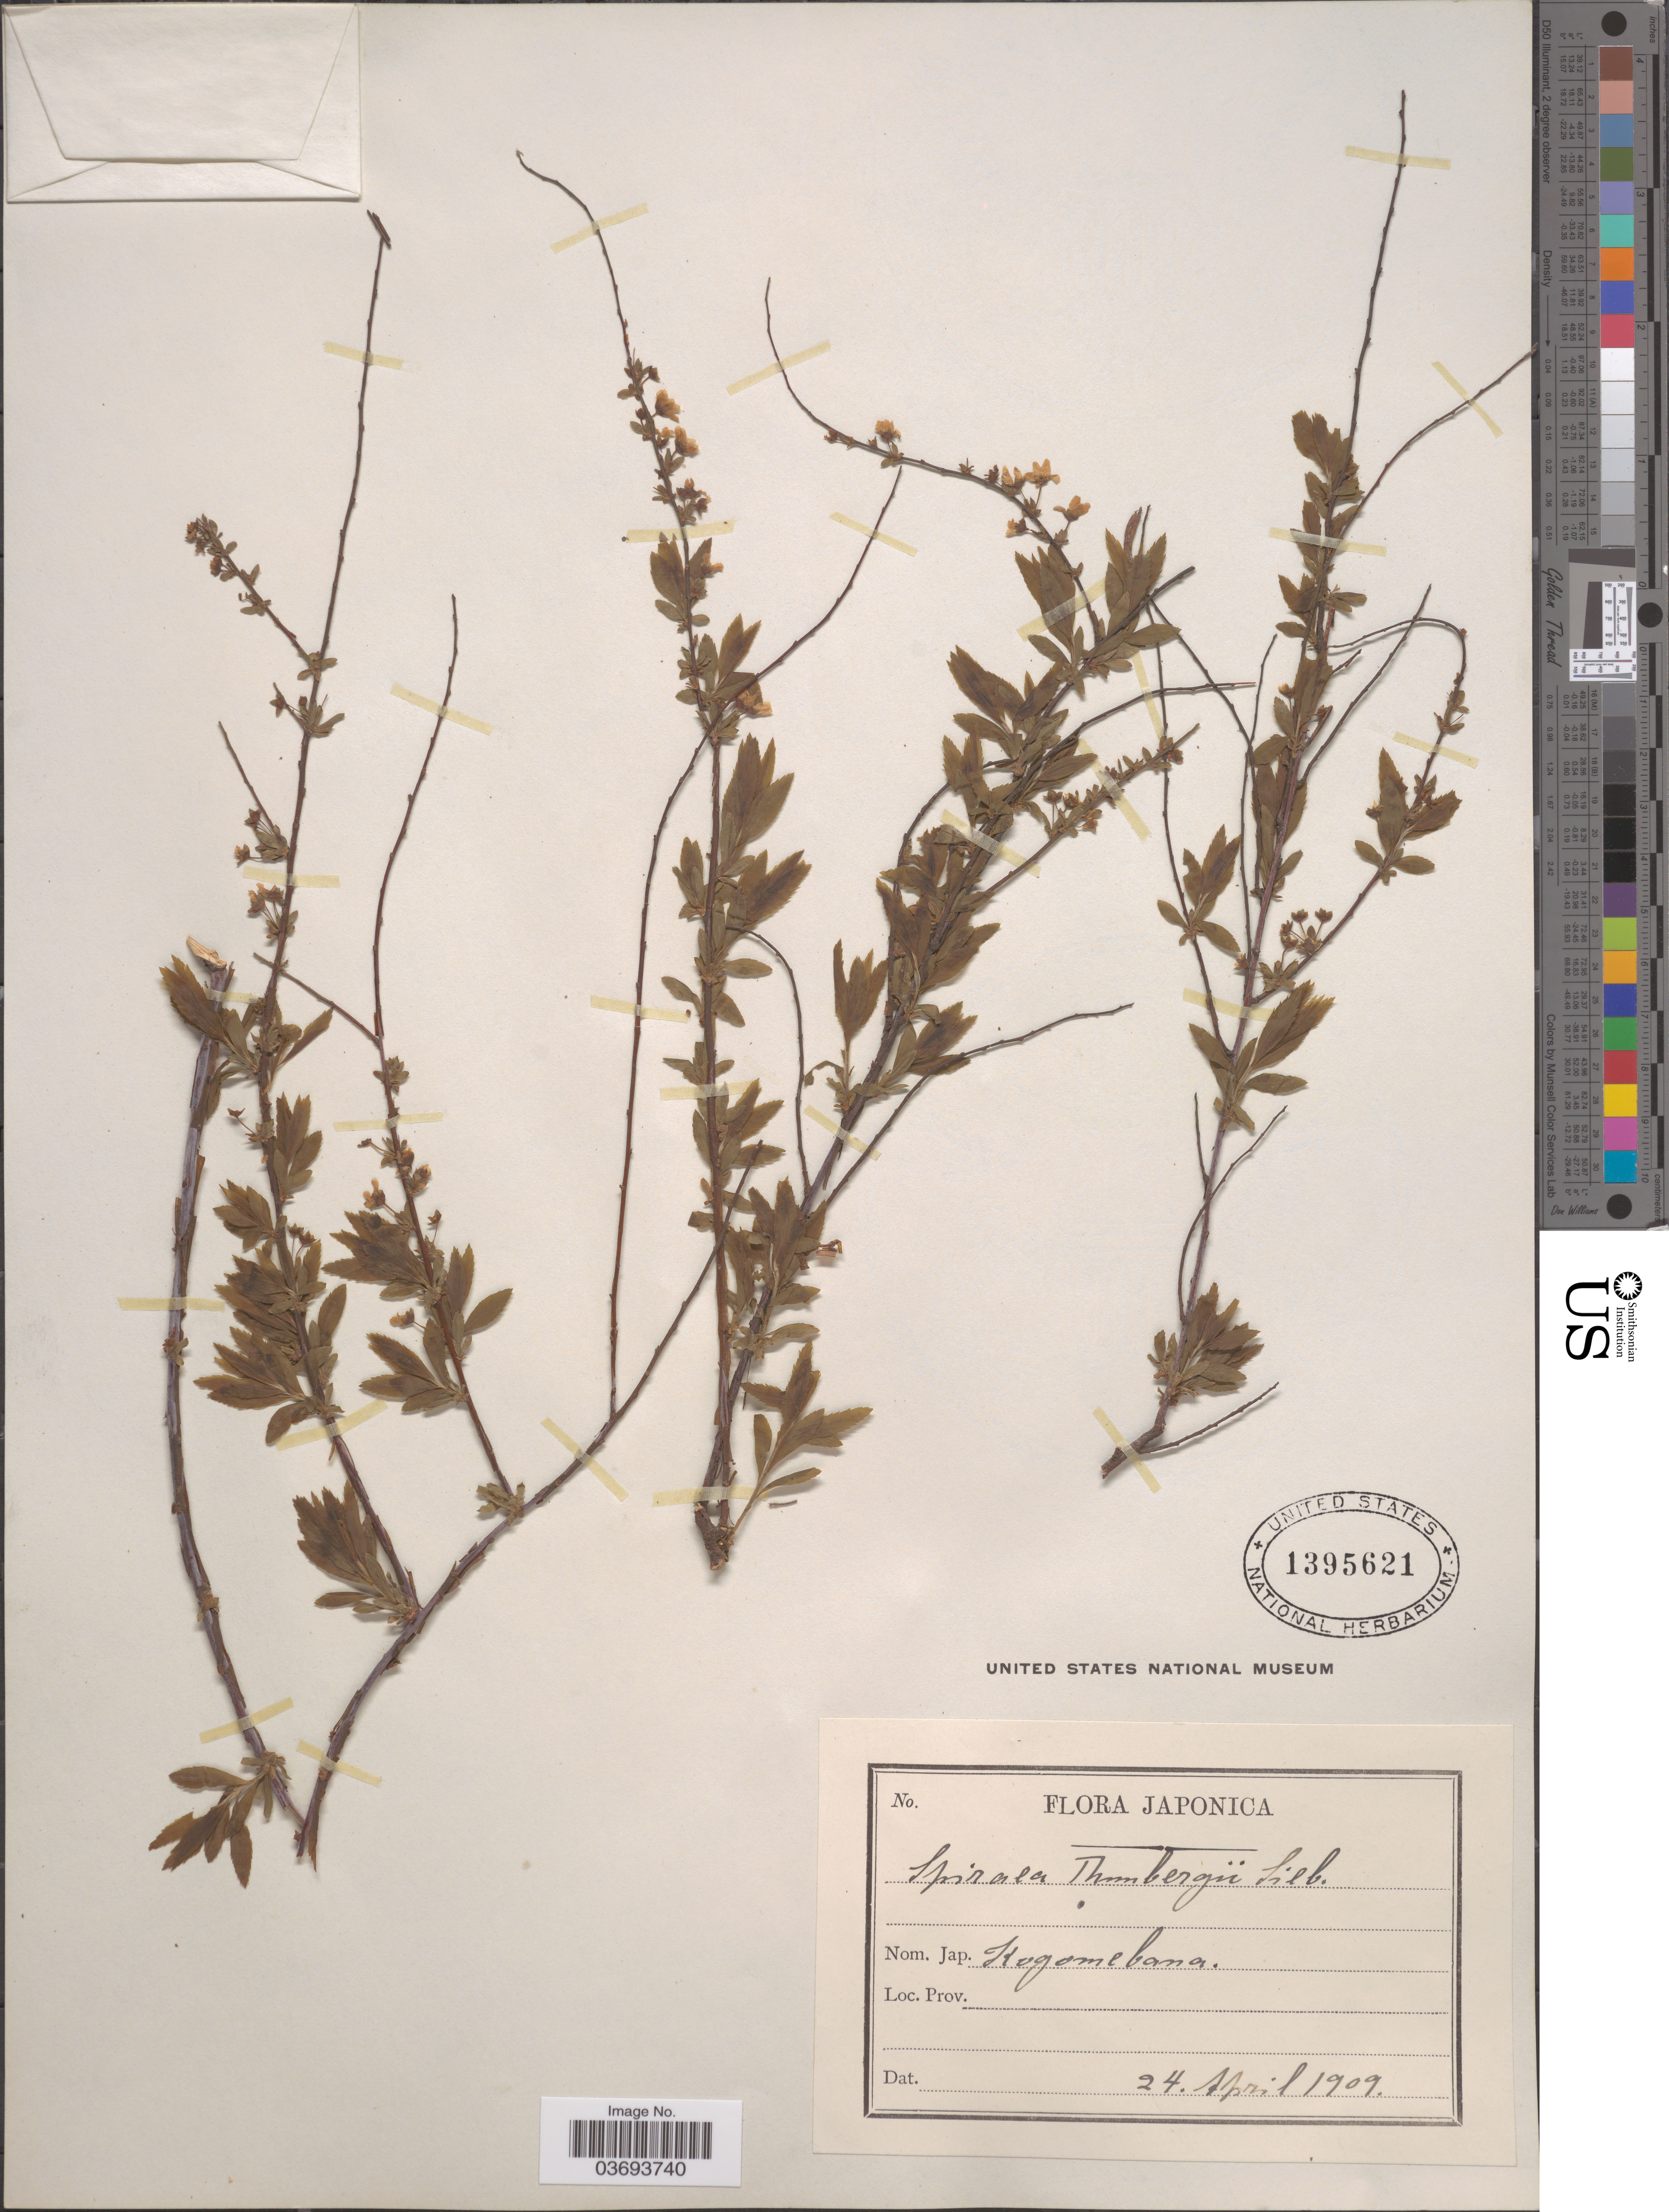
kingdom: Plantae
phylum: Tracheophyta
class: Magnoliopsida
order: Rosales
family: Rosaceae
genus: Spiraea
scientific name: Spiraea thunbergii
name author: Siebert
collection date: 1909-04-24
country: Japan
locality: Japonica.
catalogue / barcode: US 1395621